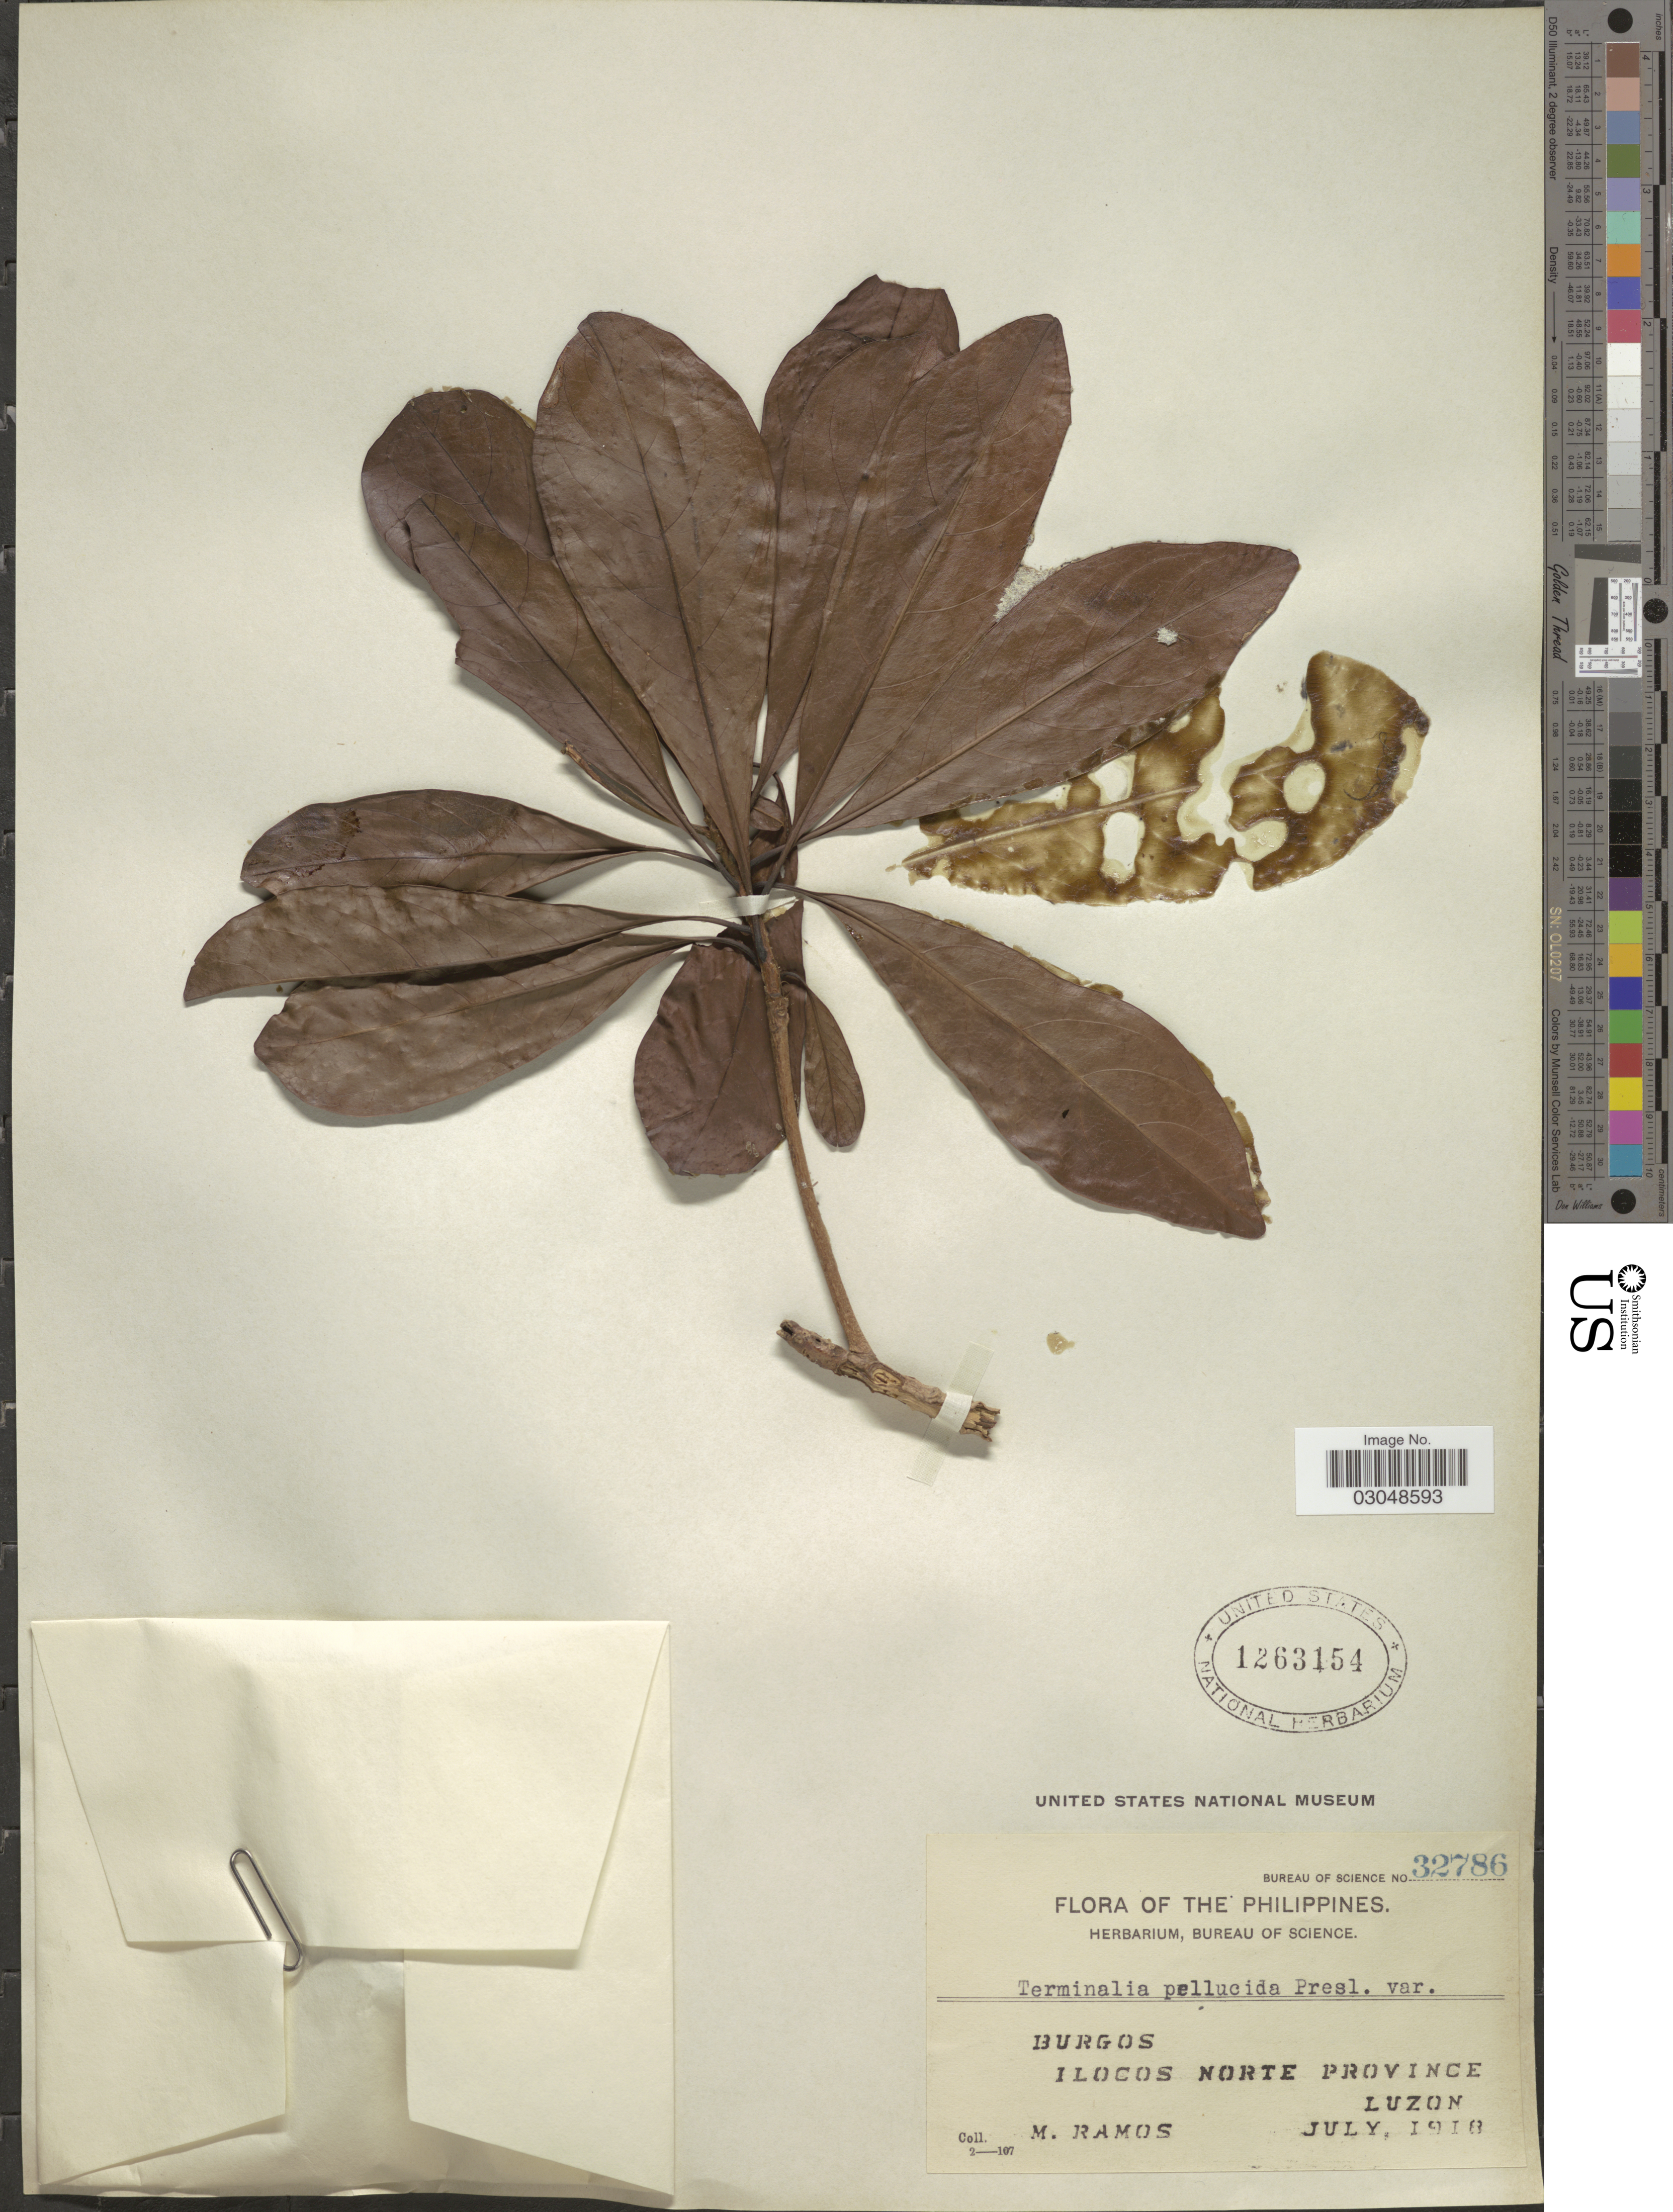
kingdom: Plantae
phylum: Tracheophyta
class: Magnoliopsida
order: Myrtales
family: Combretaceae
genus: Terminalia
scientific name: Terminalia pellucida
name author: C. Presl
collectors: M. Ramos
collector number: Forestry Bureau 32786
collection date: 1918-07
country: Philippines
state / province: Ilocos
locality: Burgos, Ilocos Norte Province, Luzon.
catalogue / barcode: US 1263154